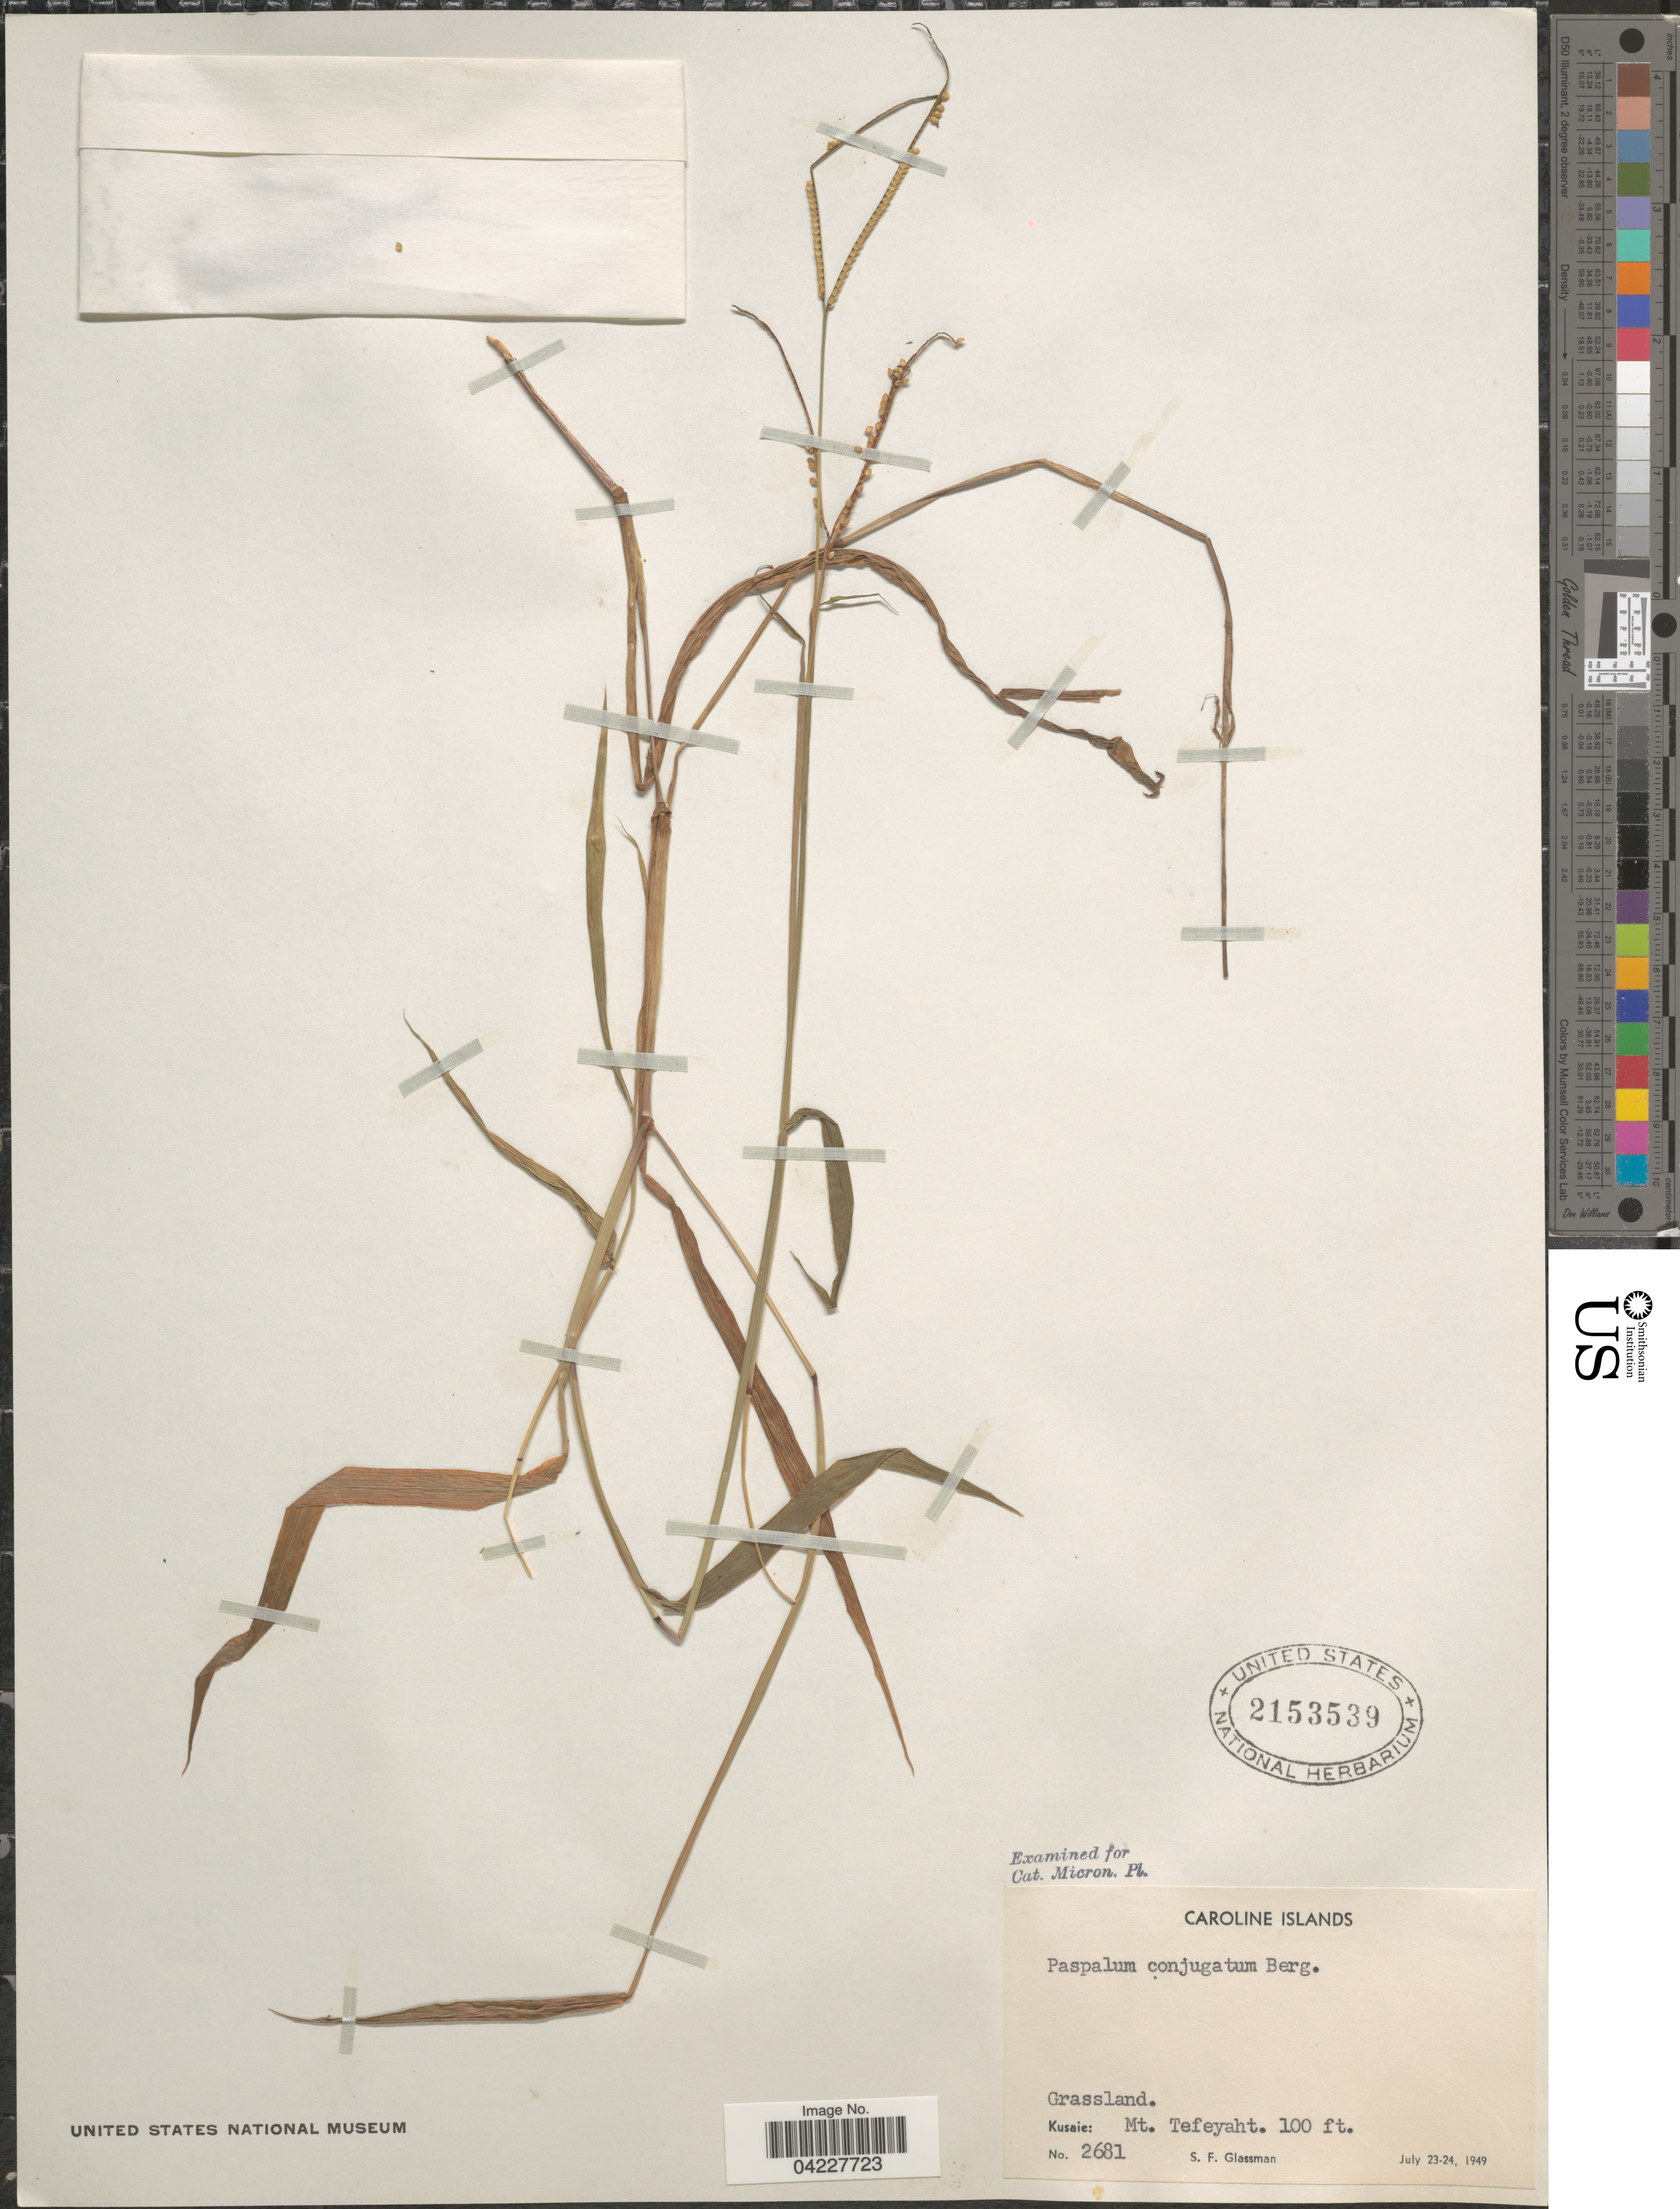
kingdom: Plantae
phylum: Tracheophyta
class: Liliopsida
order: Poales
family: Poaceae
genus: Paspalum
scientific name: Paspalum conjugatum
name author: P.J. Bergius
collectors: S. F. Glassman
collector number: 2681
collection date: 1949-07-23/1949-07-24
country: Micronesia, Federated States of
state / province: Kosrae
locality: Caroline Islands. Kusaie: Mt. Tefeyaht.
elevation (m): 30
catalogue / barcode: US 2153539